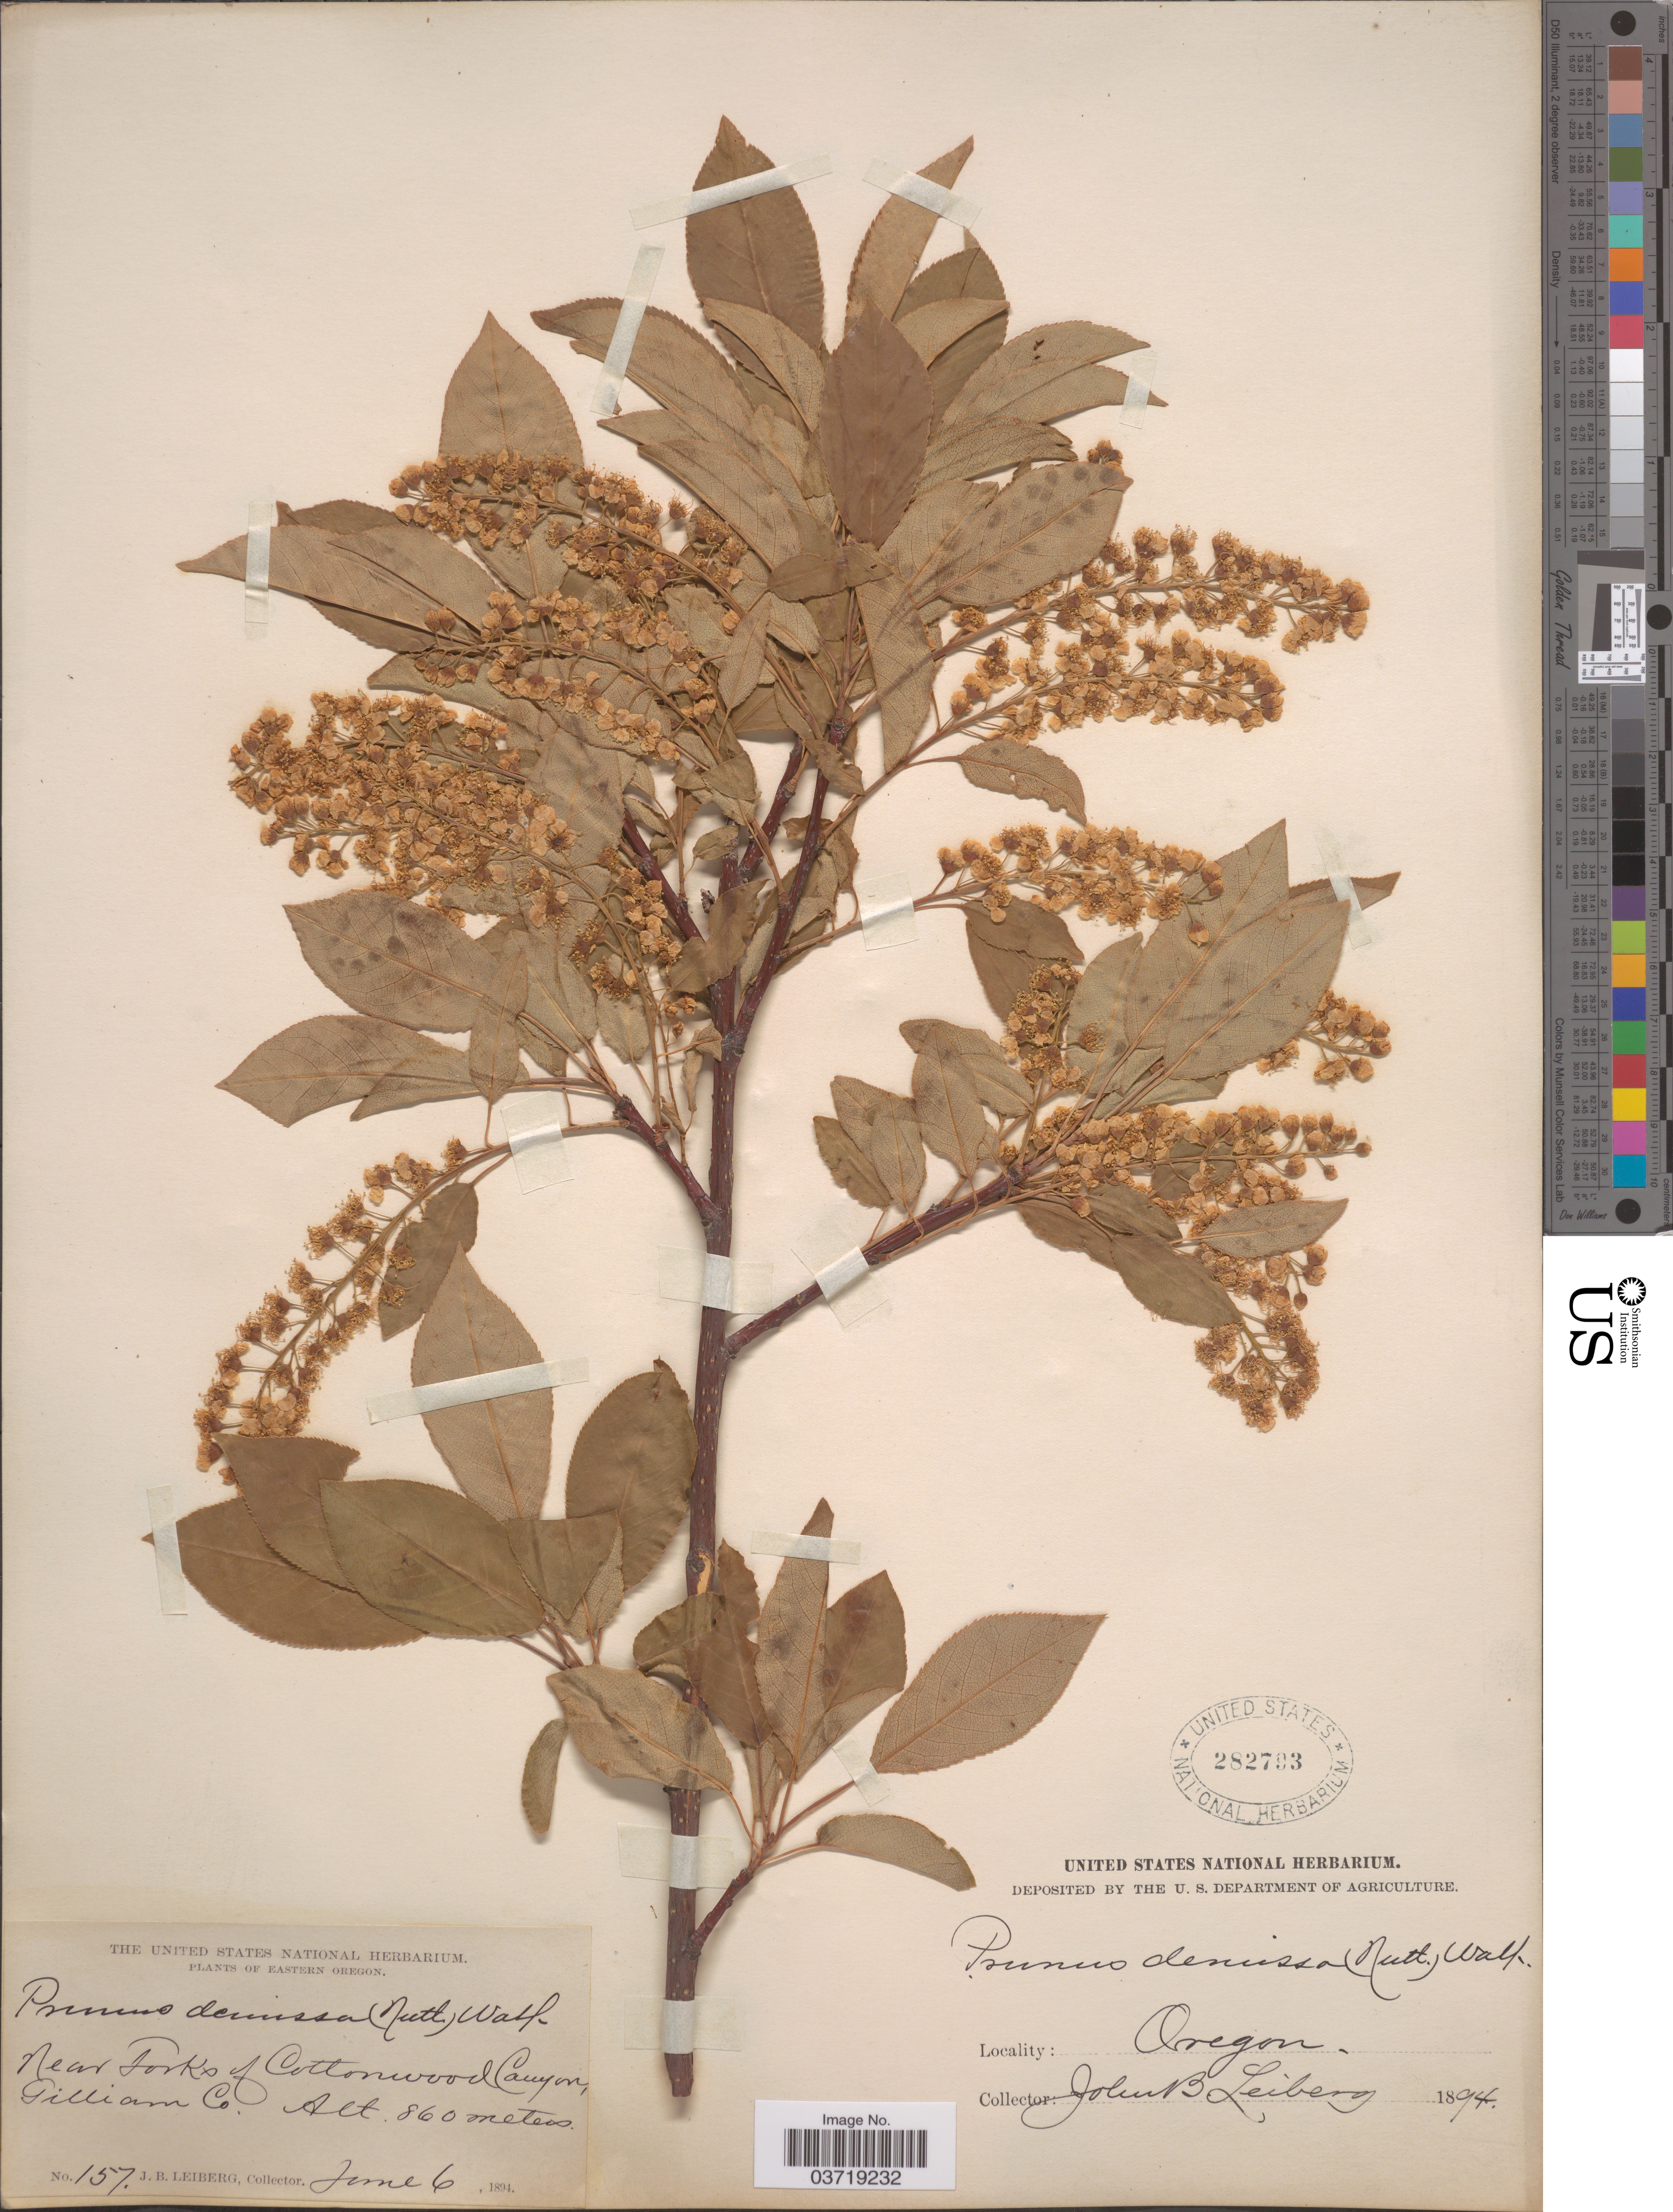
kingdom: Plantae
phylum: Tracheophyta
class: Magnoliopsida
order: Rosales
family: Rosaceae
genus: Prunus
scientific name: Prunus virginiana var. demissa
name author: (Nutt.) Torr.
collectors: J. B. Leiberg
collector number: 157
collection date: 1894-06-06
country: United States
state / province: Oregon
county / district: Gilliam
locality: Eastern Oregon. Near Forks of Cottonwood Canyon, Gilliam Co.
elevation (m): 860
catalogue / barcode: US 282793